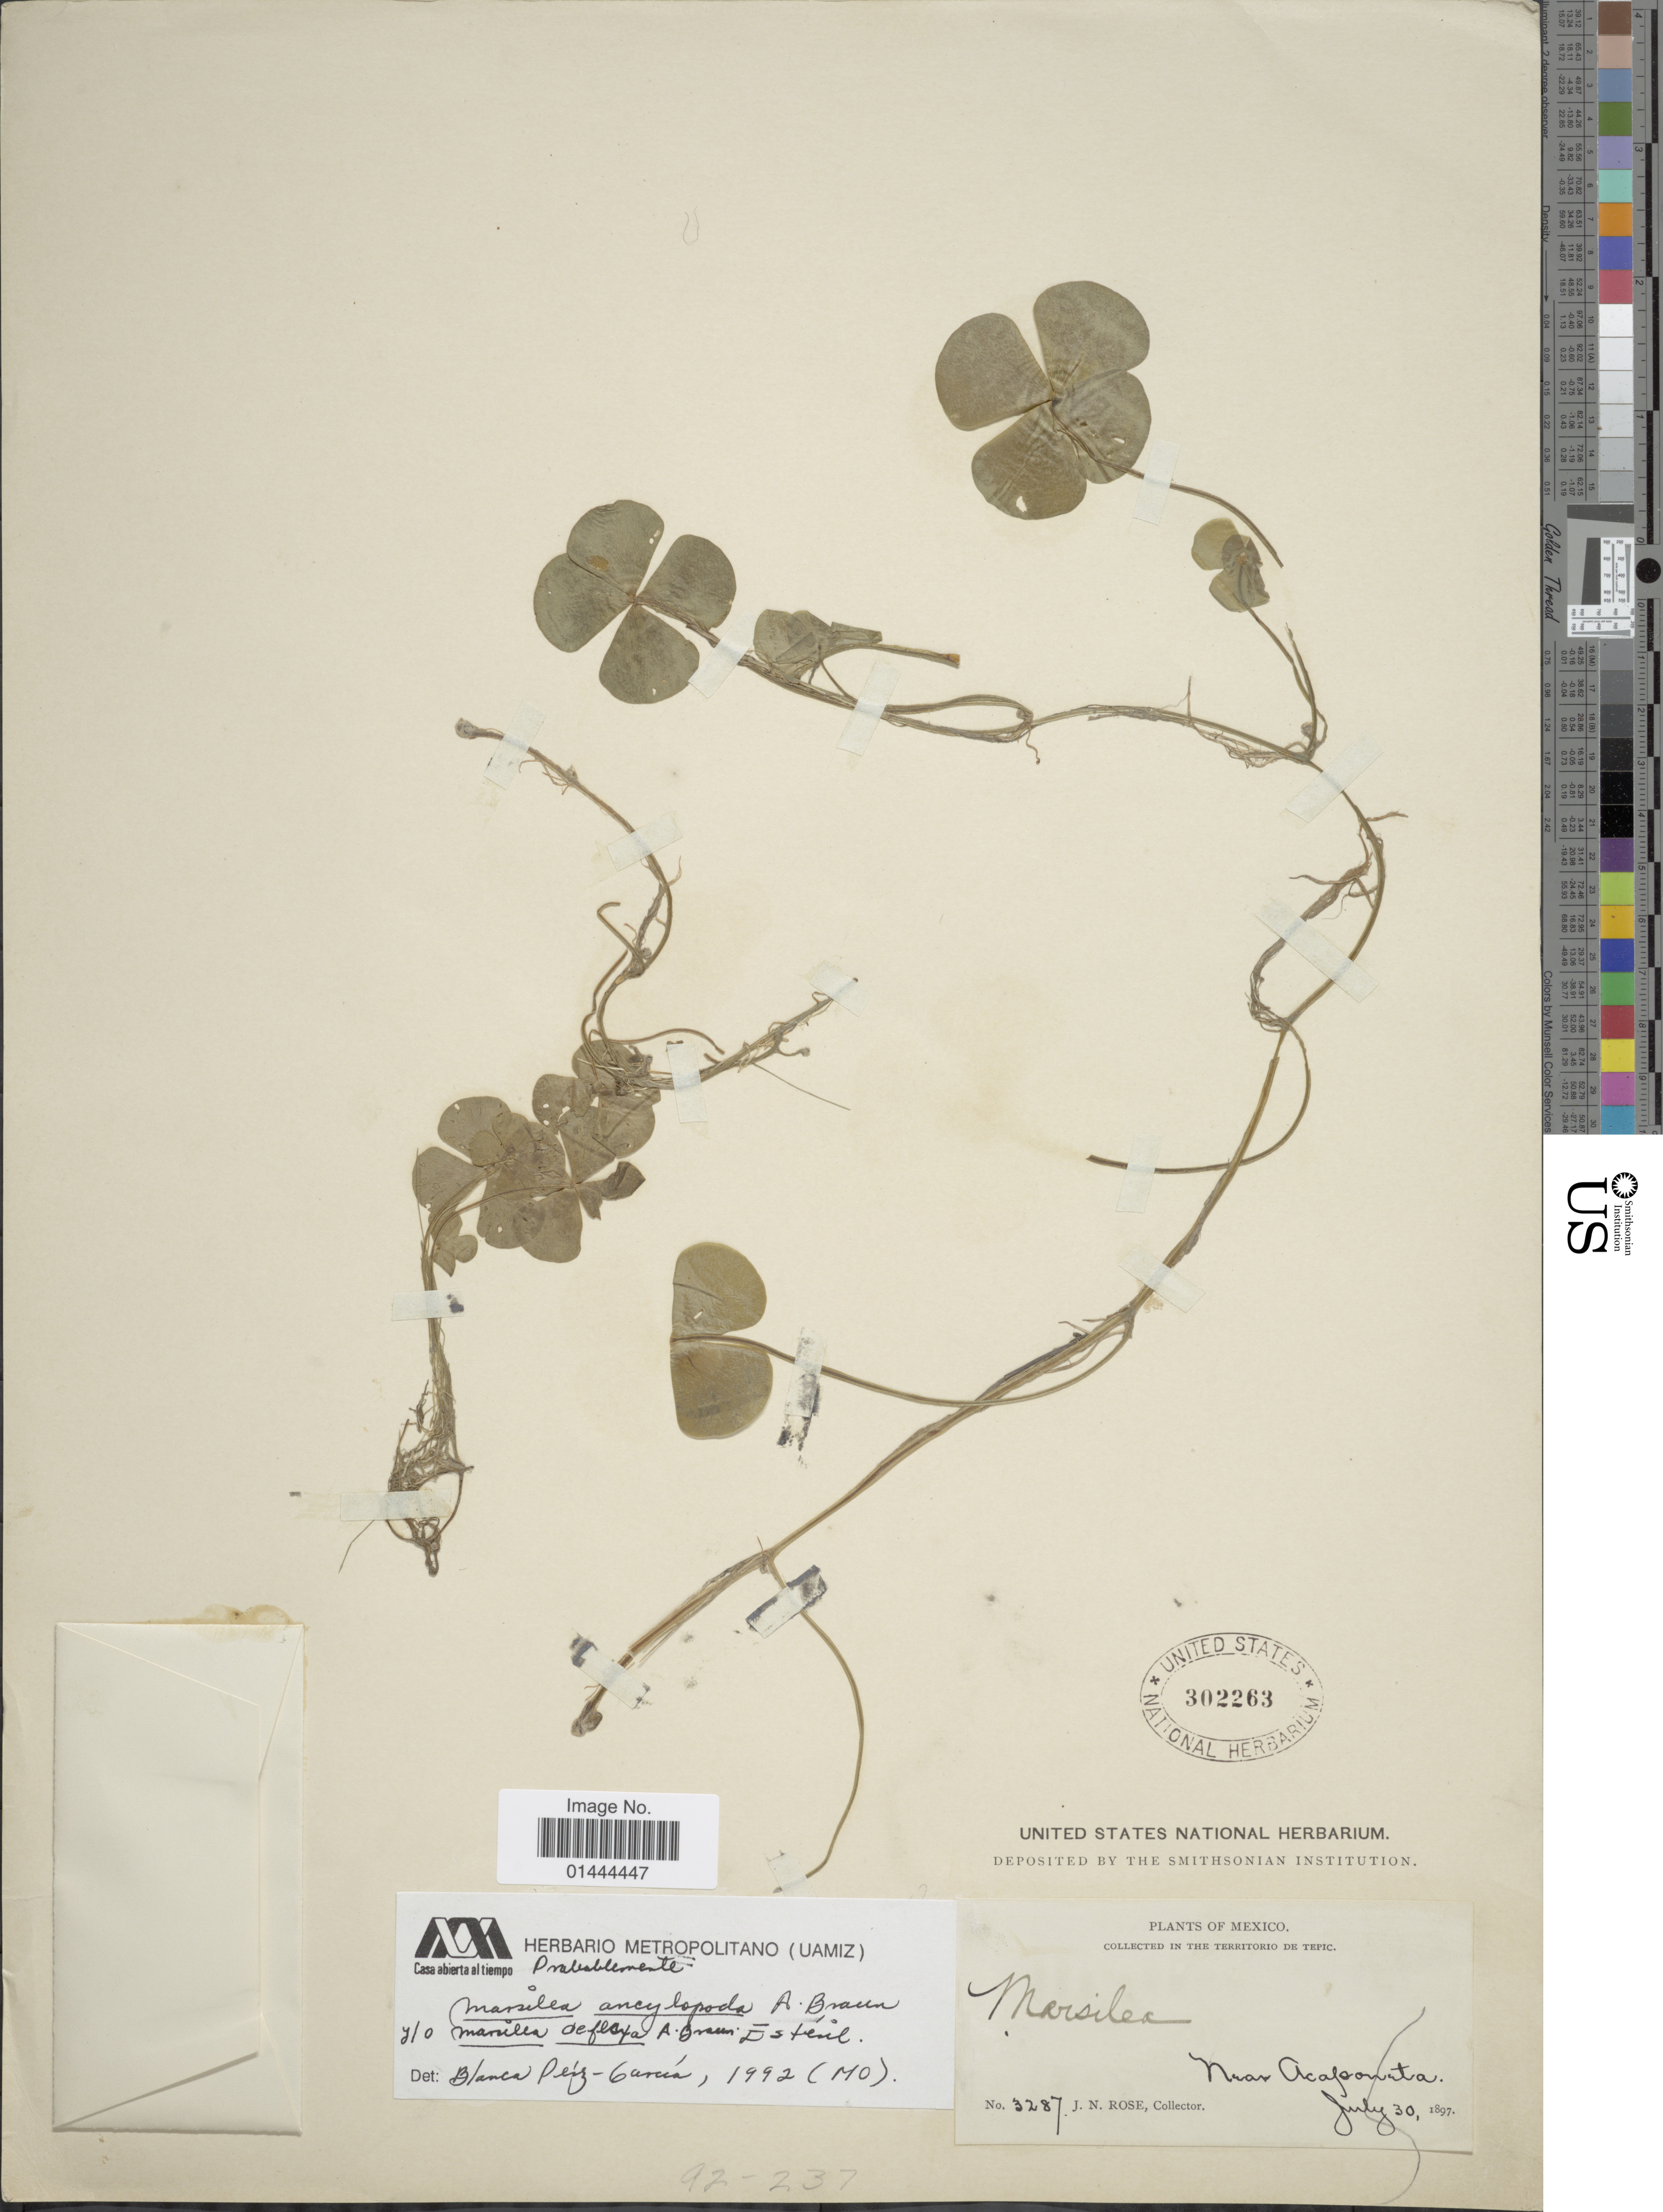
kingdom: Plantae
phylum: Tracheophyta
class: Polypodiopsida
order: Salviniales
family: Marsileaceae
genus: Marsilea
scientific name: Marsilea ancylopoda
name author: A. Braun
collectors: J. N. Rose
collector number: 3287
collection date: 1897-07-30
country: Mexico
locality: In the territorio De Tepic, near Acaponeta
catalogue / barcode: US 302263